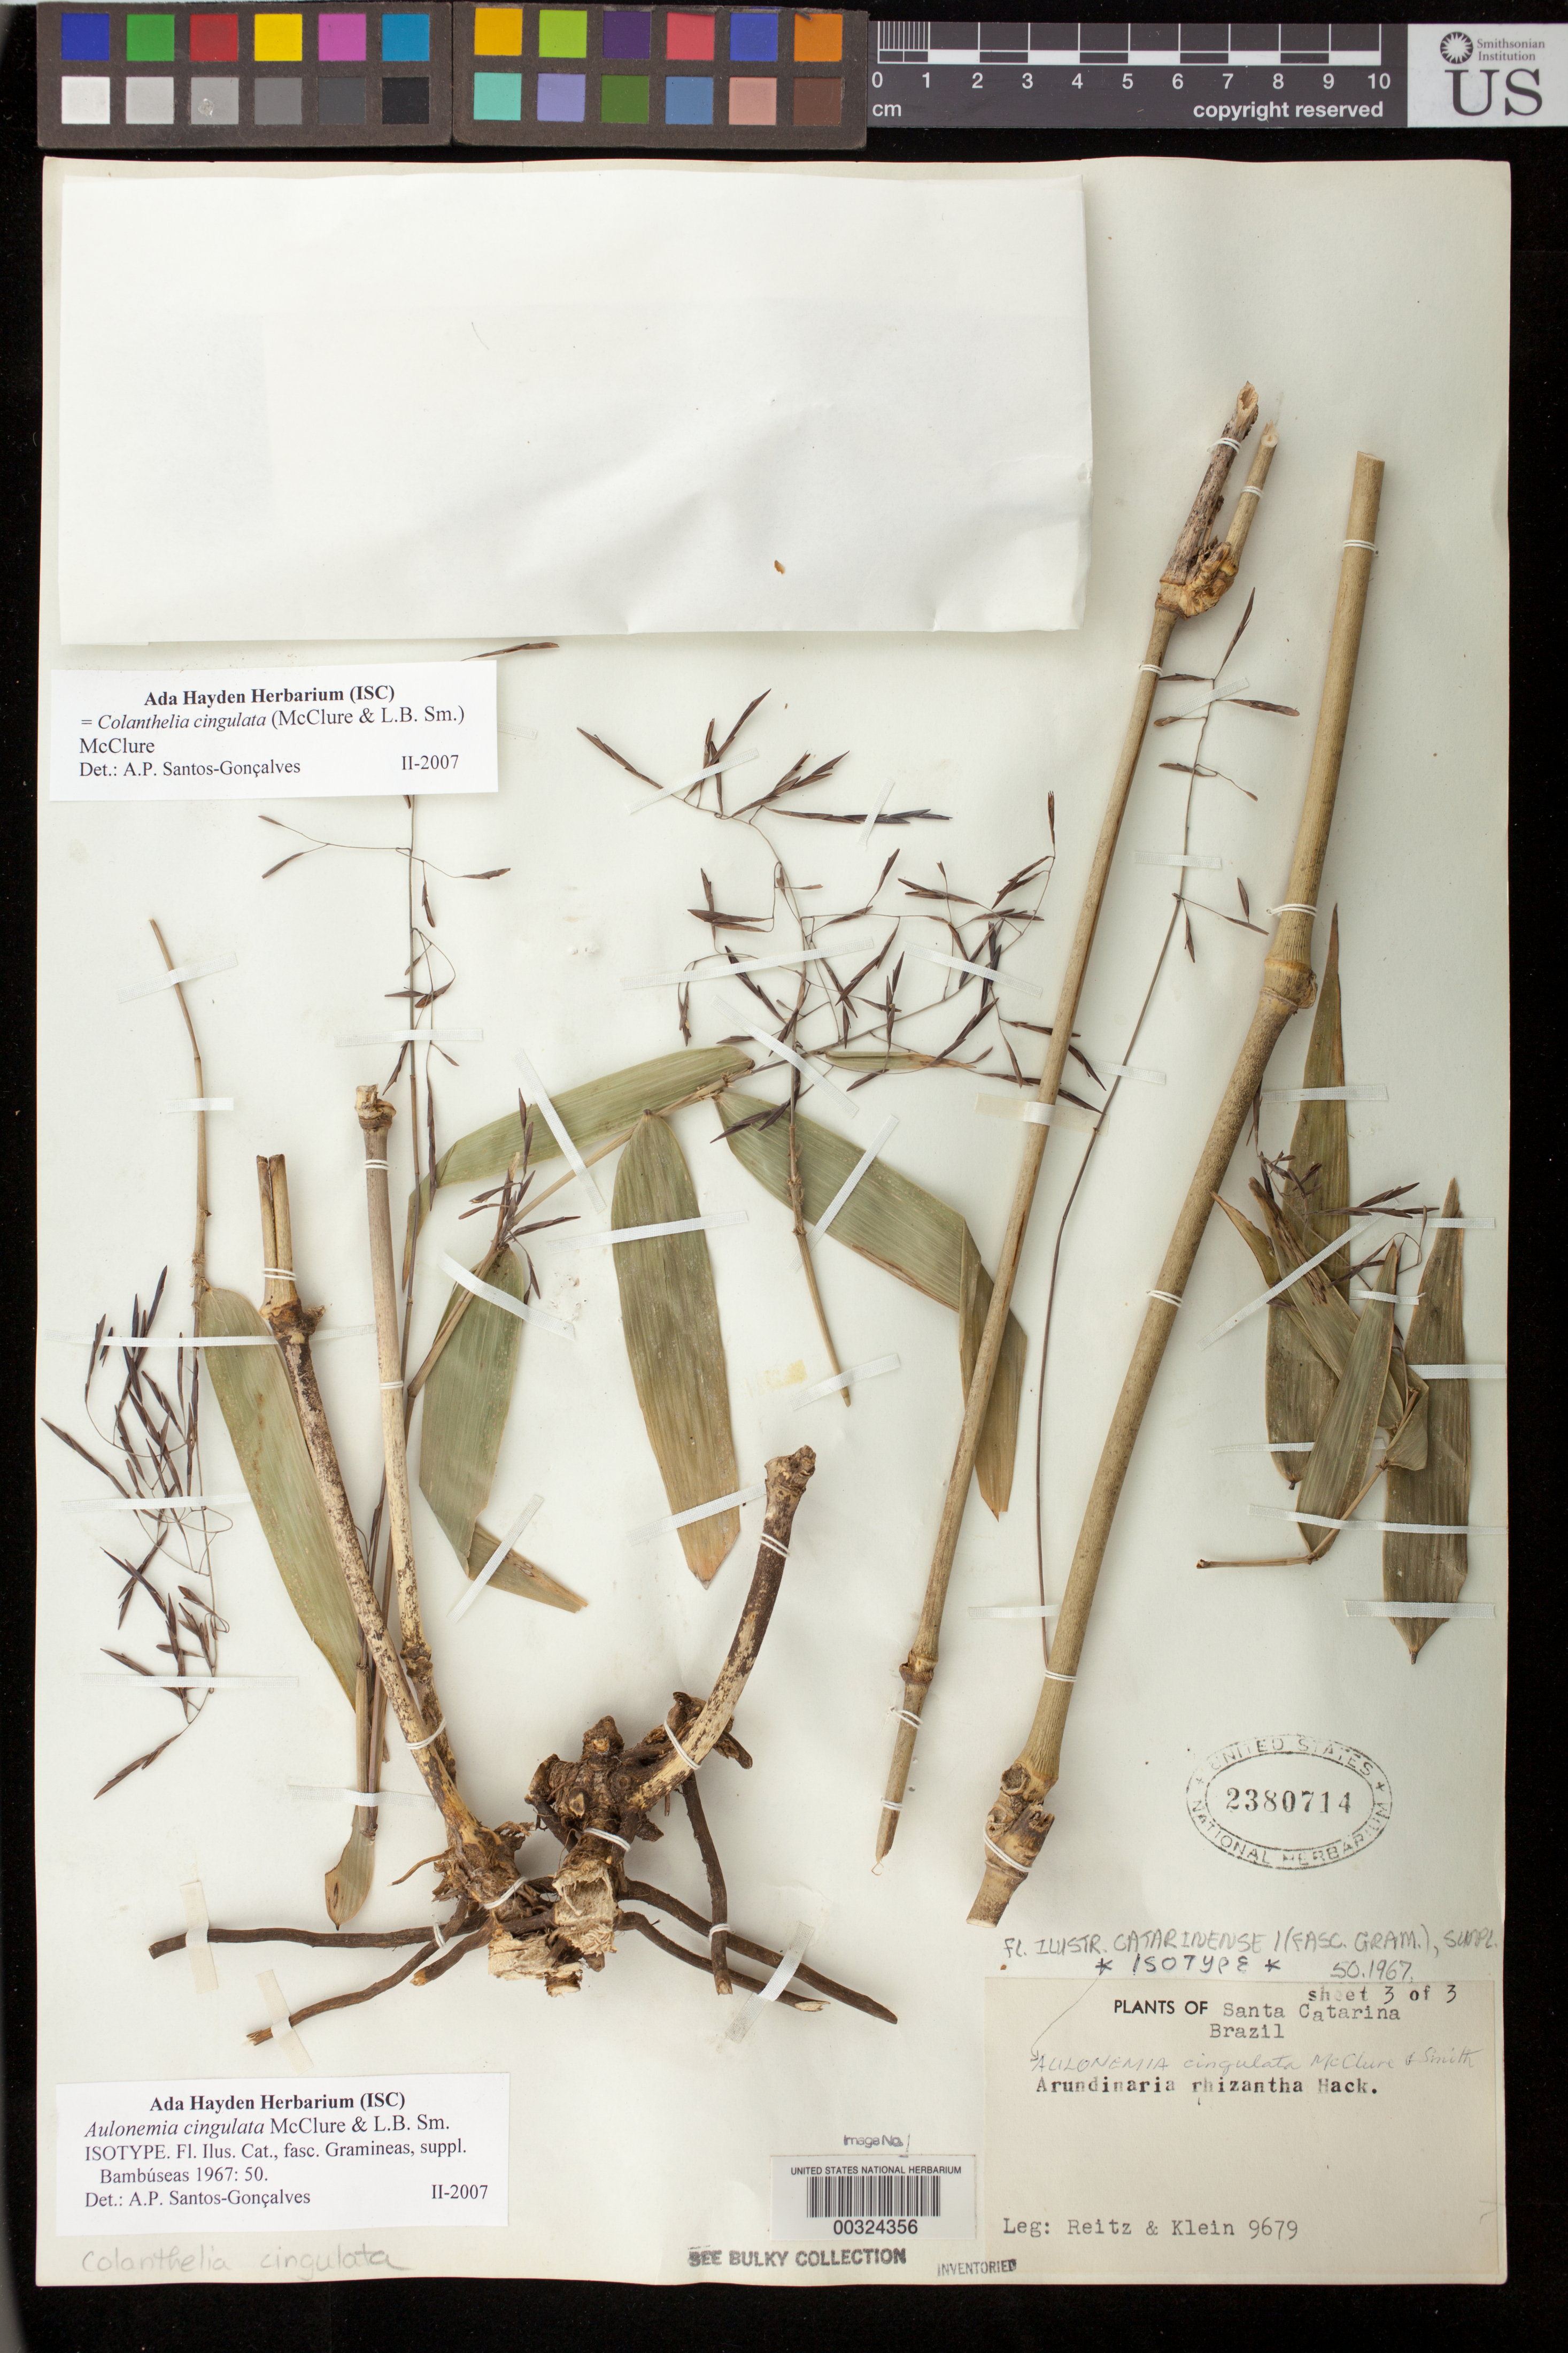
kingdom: Plantae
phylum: Tracheophyta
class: Liliopsida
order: Poales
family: Poaceae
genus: Aulonemia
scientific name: Aulonemia cingulata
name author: McClure & L.B. Sm.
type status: Holotype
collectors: R. Reitz & R. M. Klein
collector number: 9679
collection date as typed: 14.5.1960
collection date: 1960-05-14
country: Brazil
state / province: Santa Catarina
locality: Garapuvu, Vista Alegre, Sombrio.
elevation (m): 30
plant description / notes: Protologue explicitly cites (only) USNH 2380712 as holotype. 3 US sheets (USNH 2380712, 2380713, 2380714) are cross-labeled as "sheet 1 of 3", "sheet 2 of 3", and "sheet 3 of 3", respectively (with complete label data only on sheet 1), and are to be regarded as 3 parts of a single specimen (holotype) regardless of annotations to the contrary.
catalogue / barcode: US 2380714